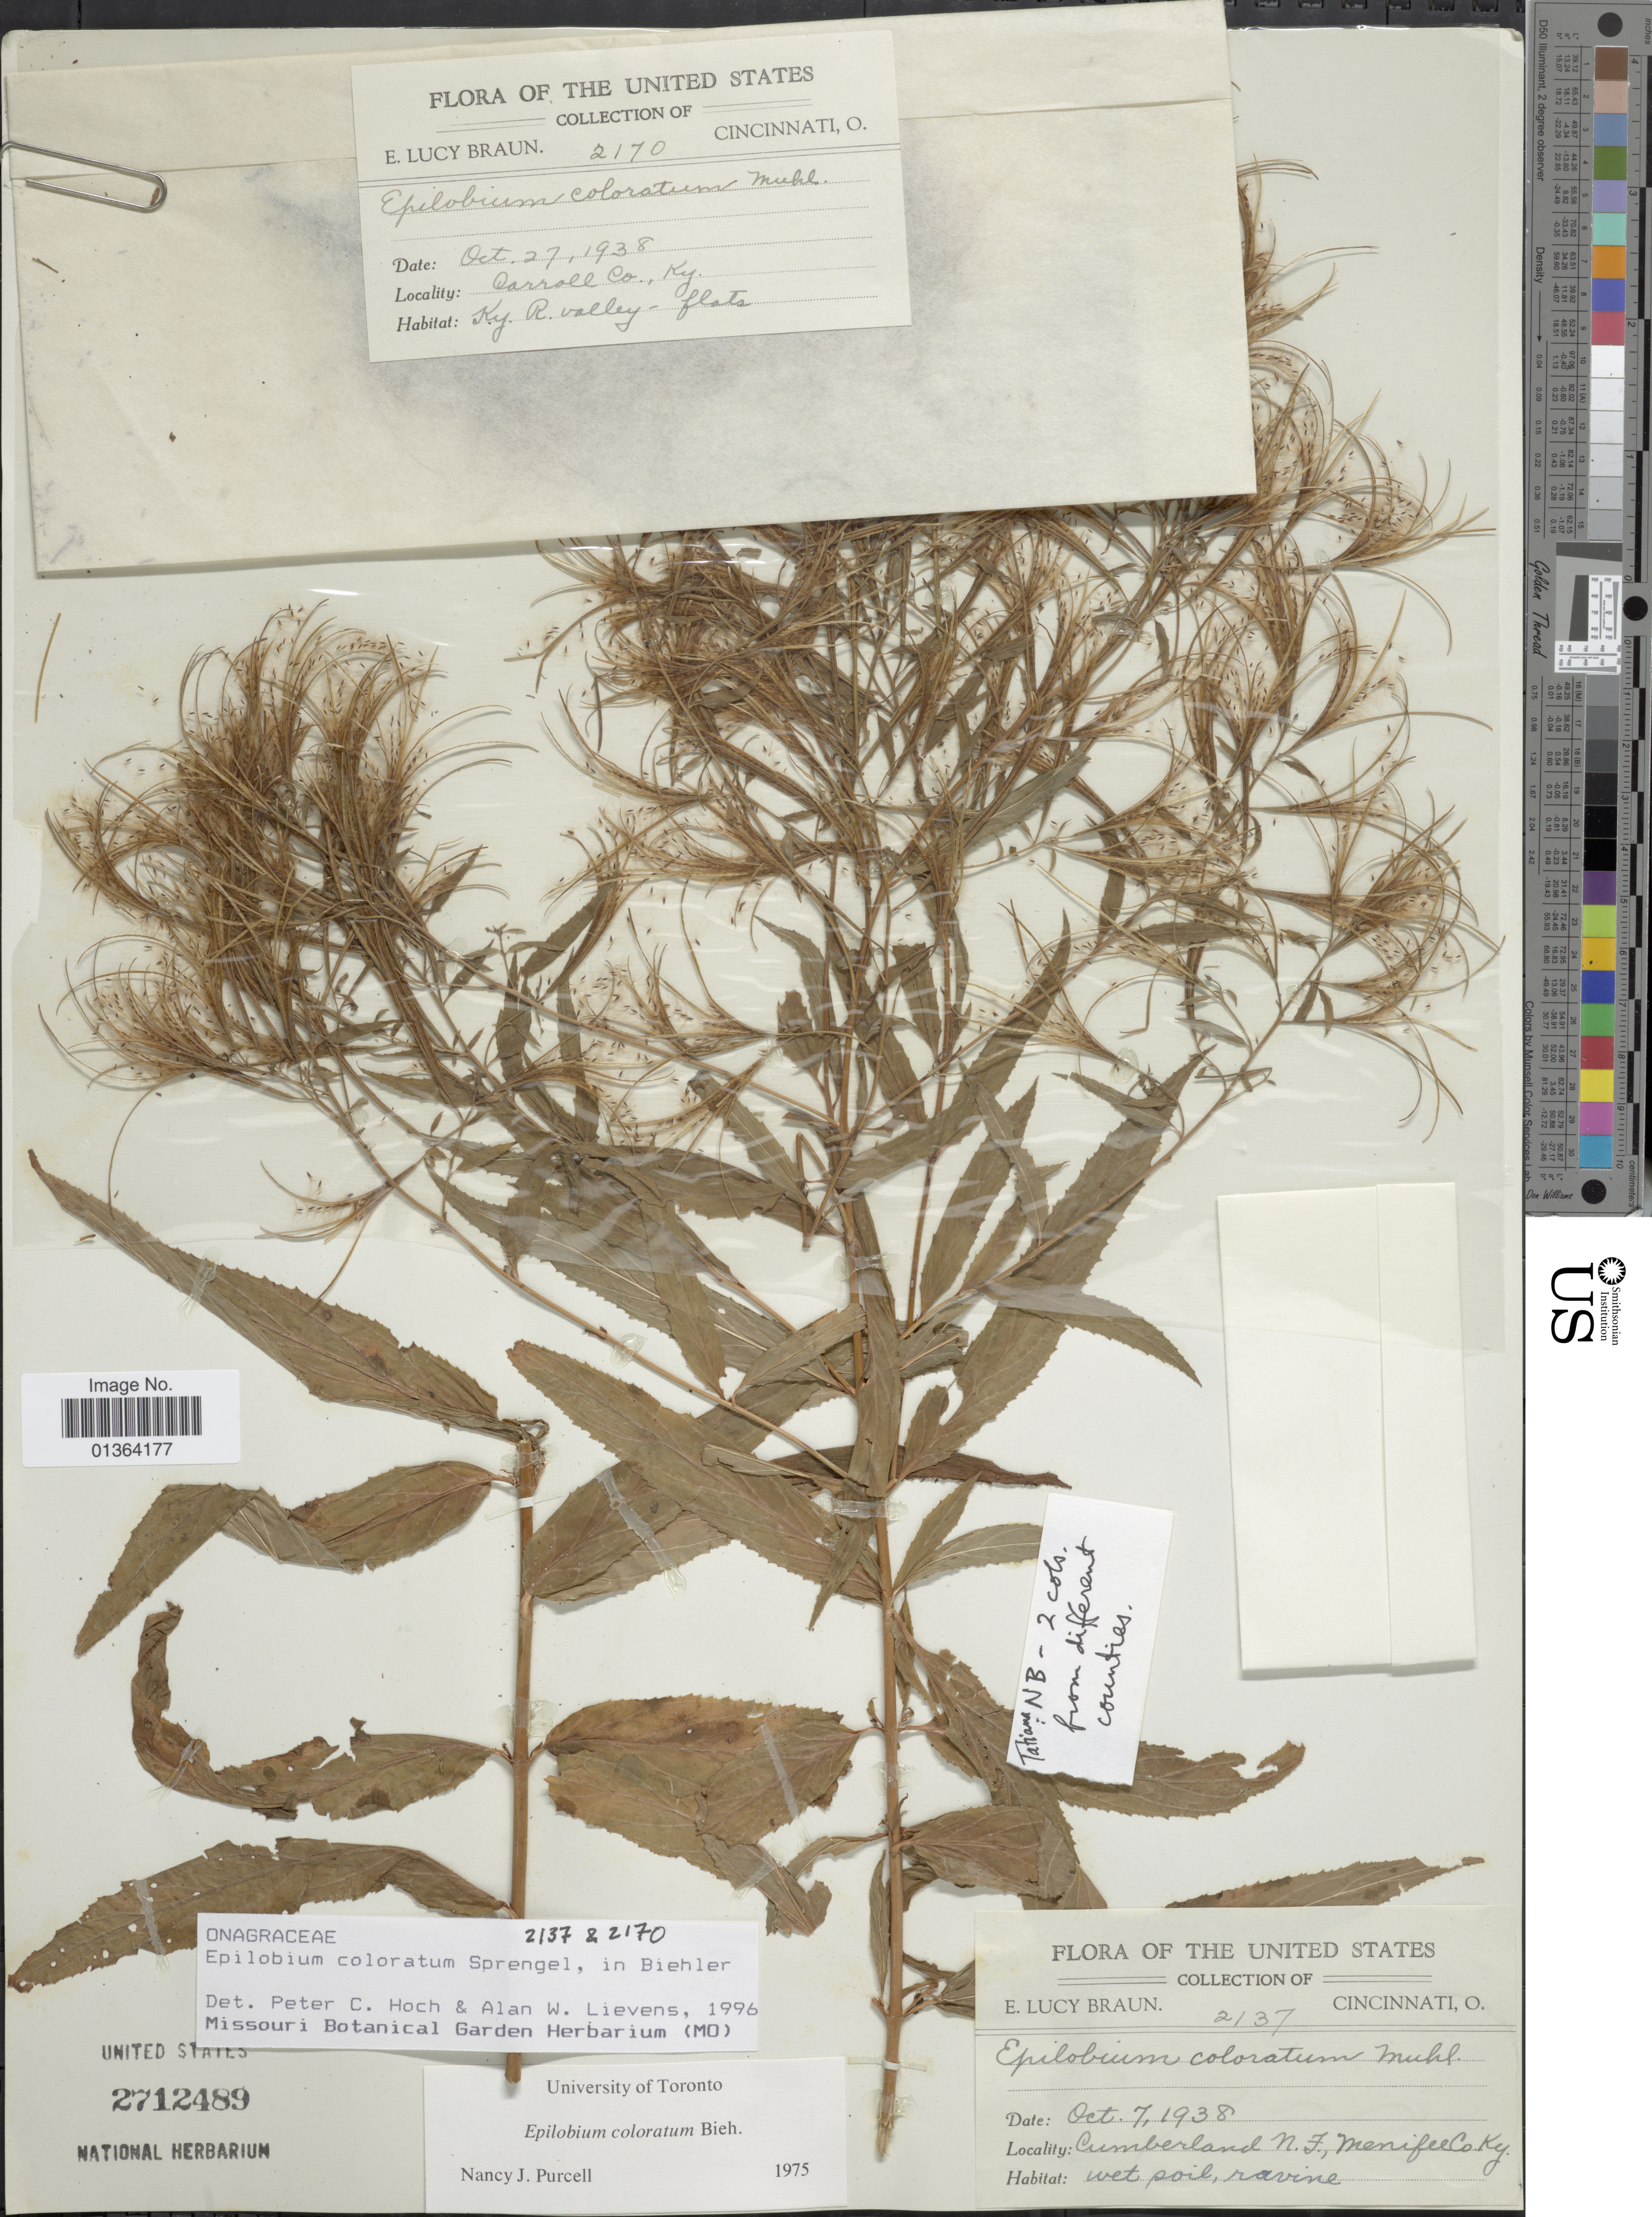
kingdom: Plantae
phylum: Tracheophyta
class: Magnoliopsida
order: Myrtales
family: Onagraceae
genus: Epilobium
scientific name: Epilobium coloratum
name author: Biehler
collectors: E. L. Braun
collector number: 2137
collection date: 1938-10-07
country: United States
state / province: Kentucky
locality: Cumberland N.J., Menifee Co., Ky.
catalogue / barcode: US 2712489